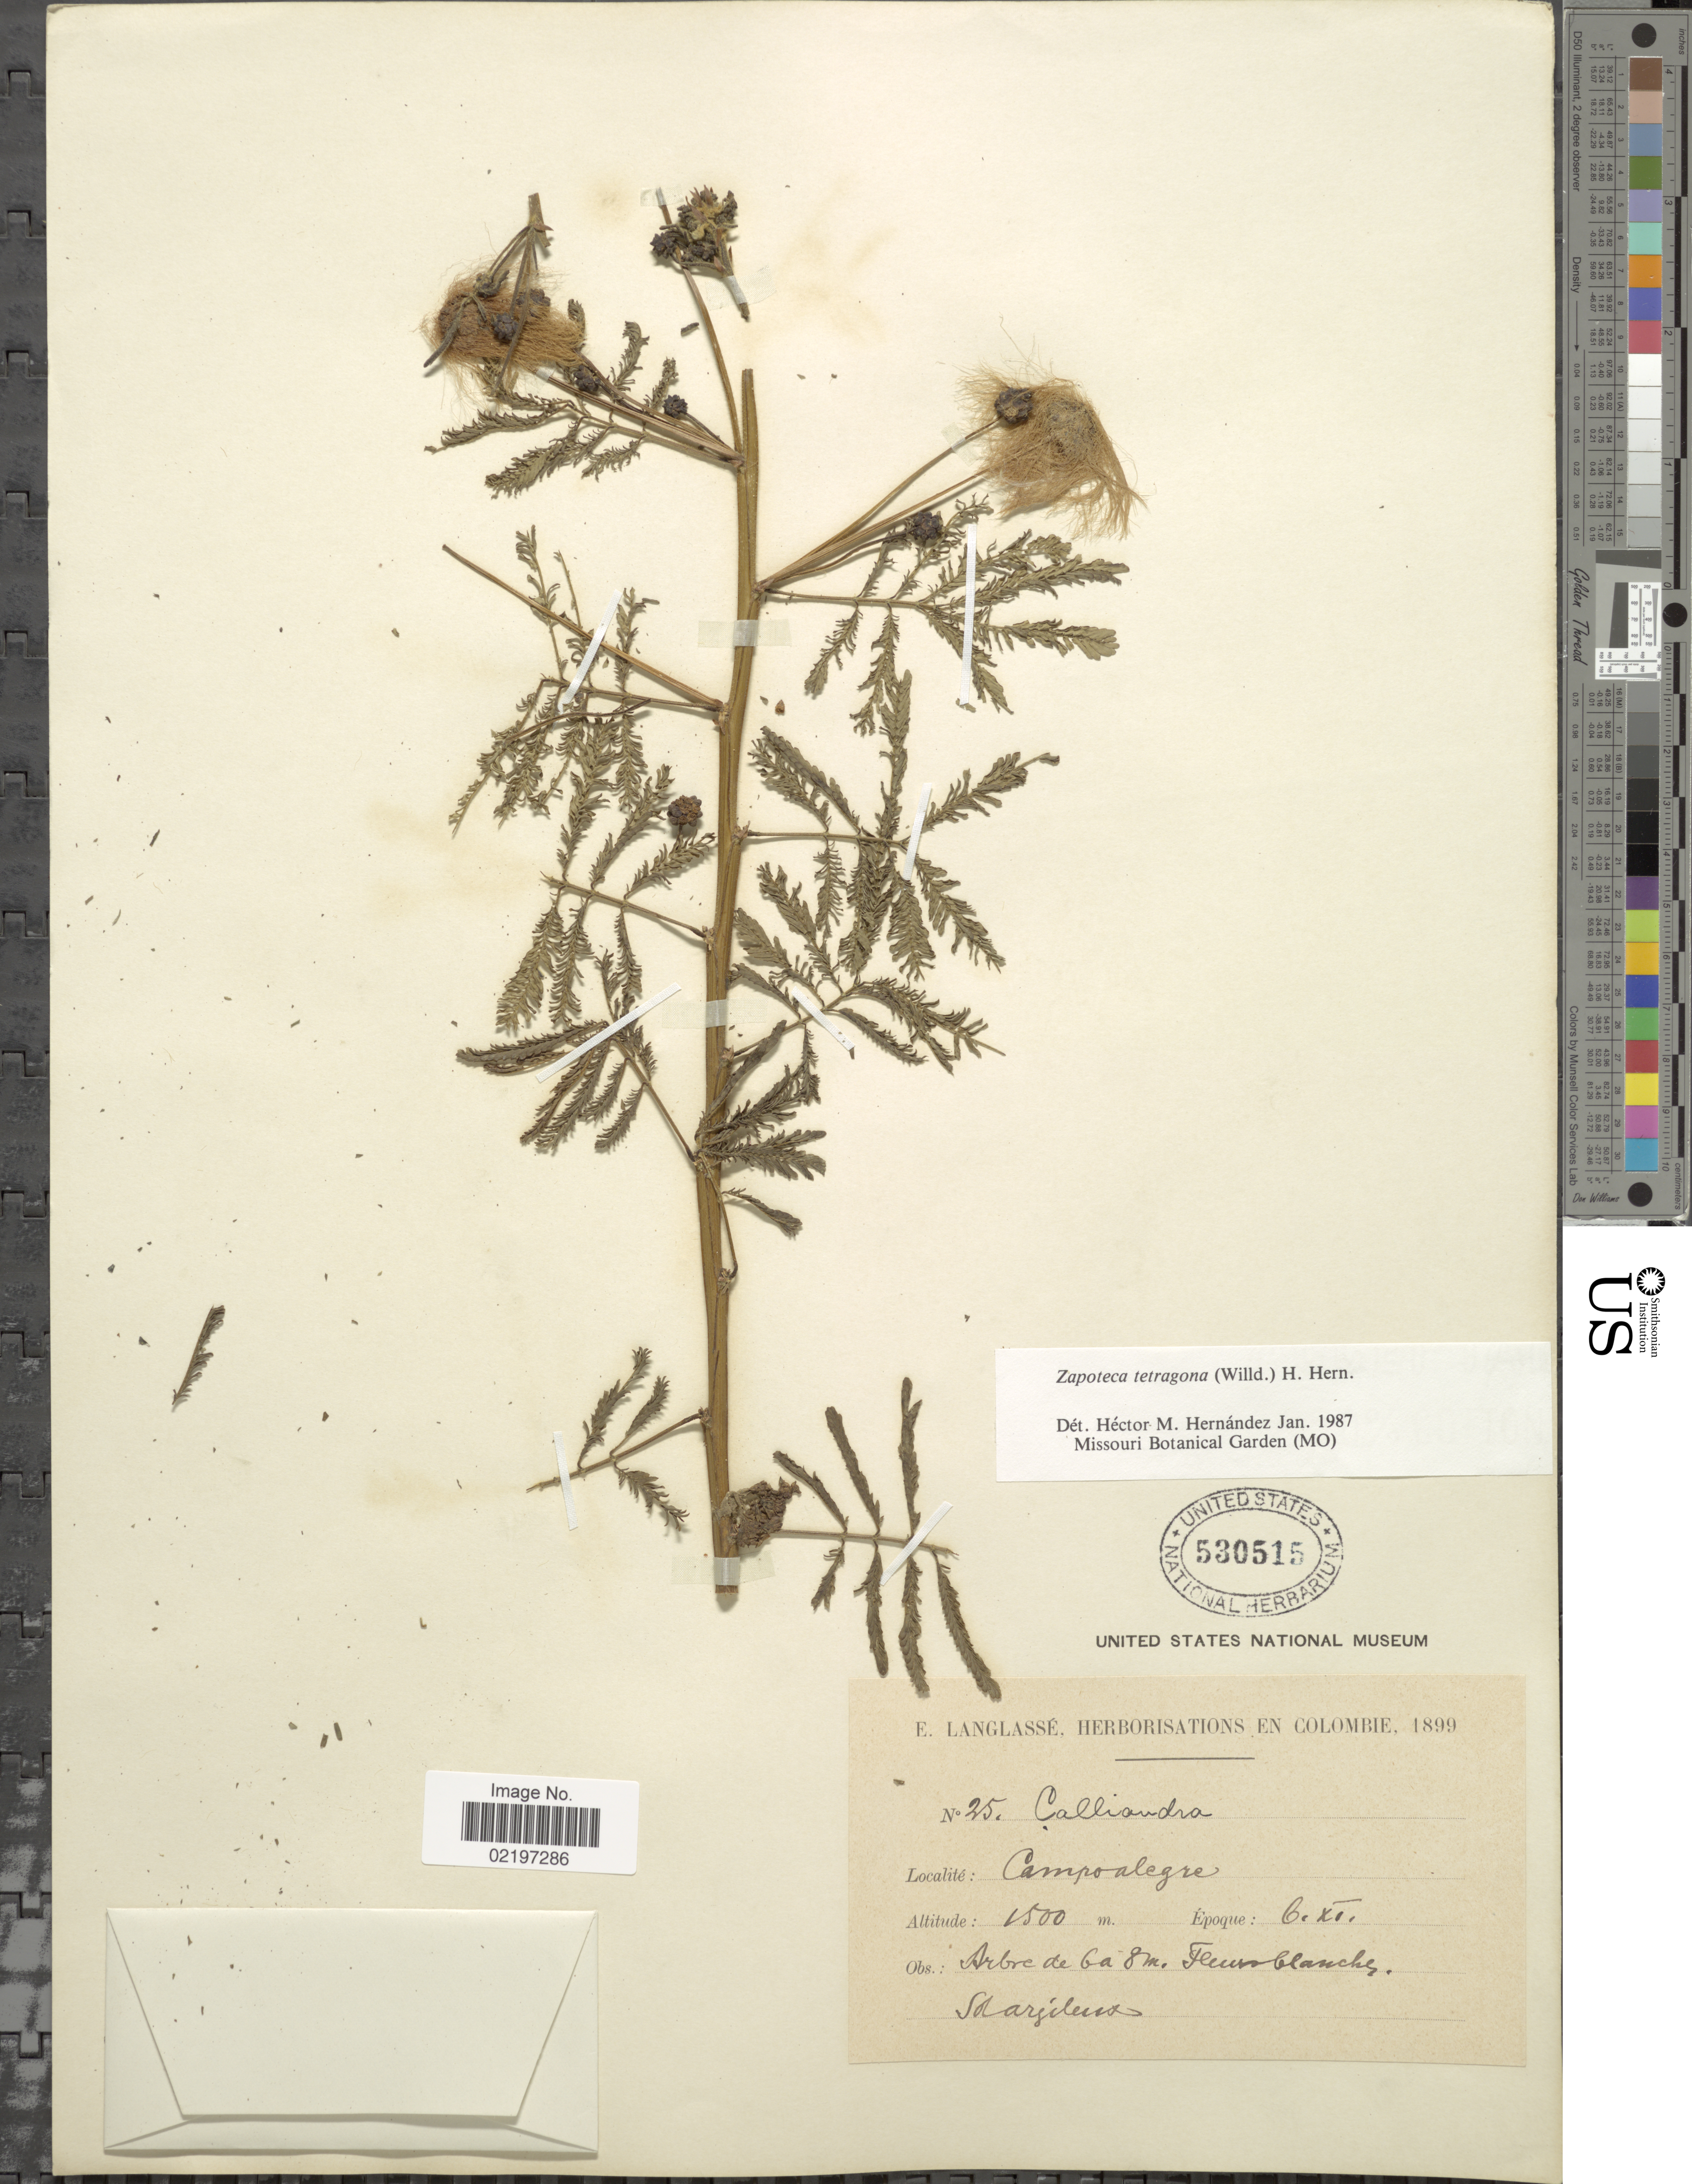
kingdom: Plantae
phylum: Tracheophyta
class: Magnoliopsida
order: Fabales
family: Fabaceae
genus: Zapoteca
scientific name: Zapoteca tetragona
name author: (Willd.) H.M. Hern.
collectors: E. Langlassé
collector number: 25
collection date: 1899-11-06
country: Colombia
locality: Campoalegre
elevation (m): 1500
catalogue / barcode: US 530515